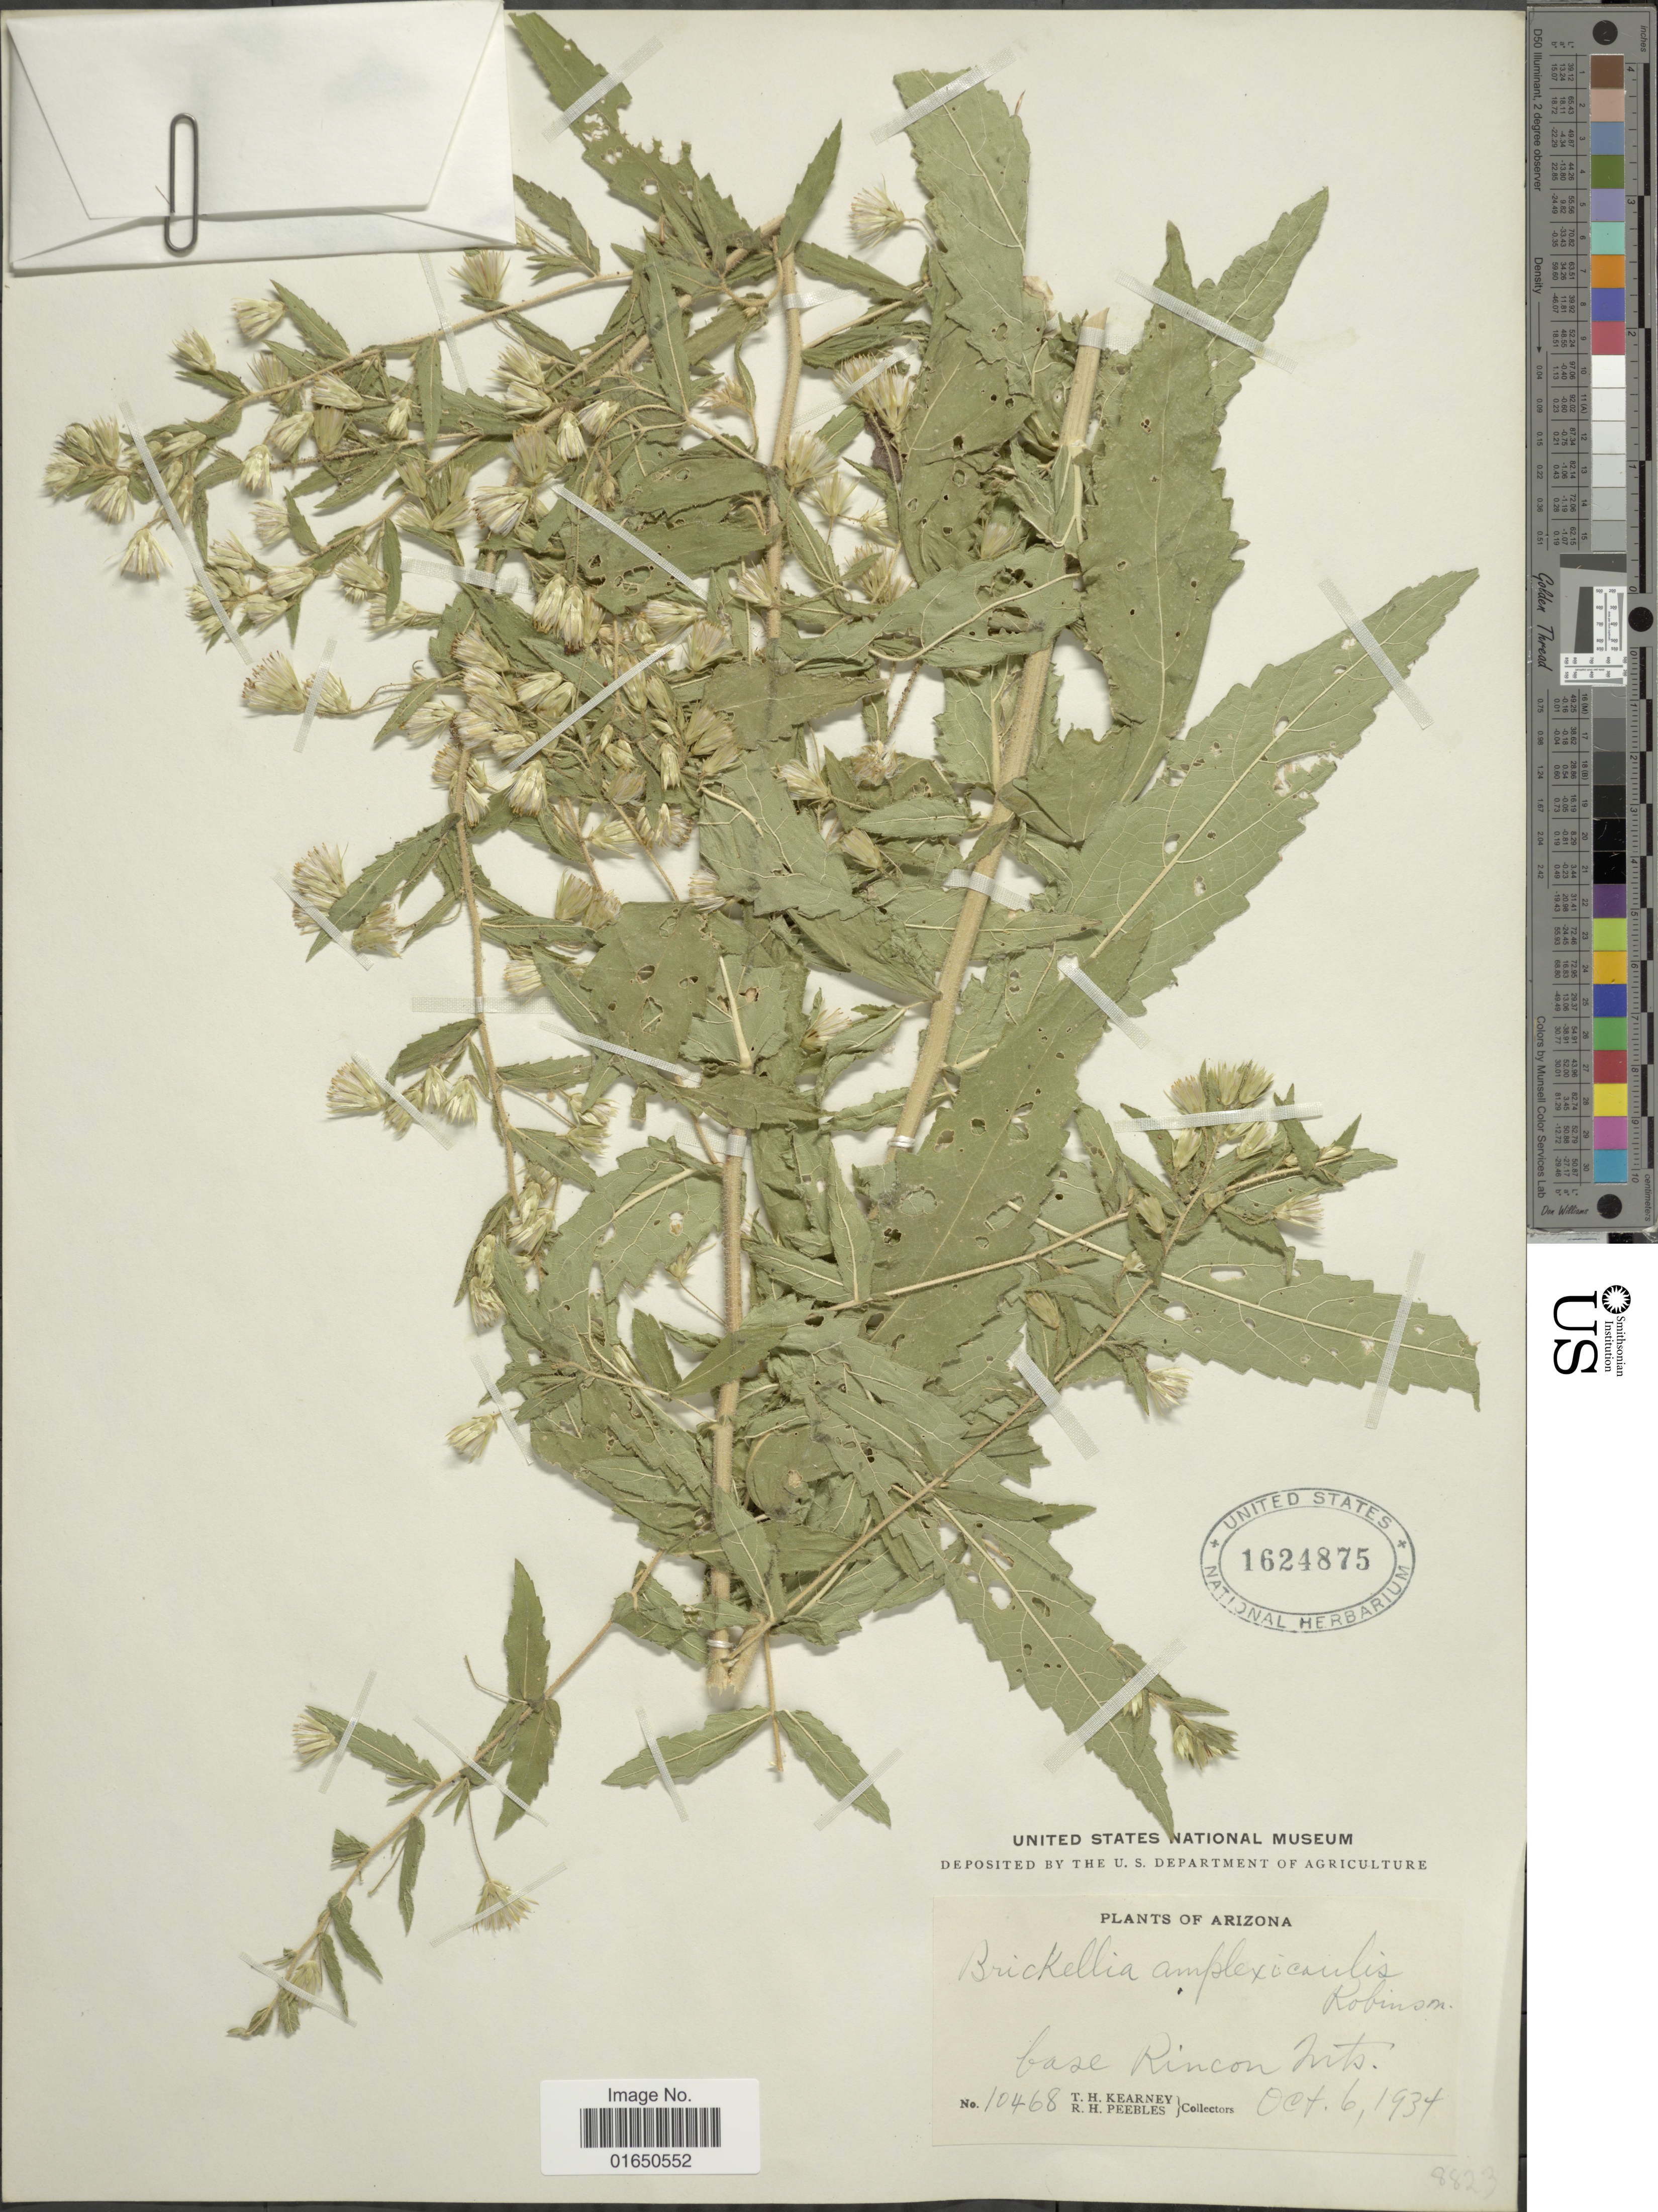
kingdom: Plantae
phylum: Tracheophyta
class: Magnoliopsida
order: Asterales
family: Asteraceae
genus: Brickellia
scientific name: Brickellia amplexicaulis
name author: B.L. Rob.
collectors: T. H. Kearney & R. H. Peebles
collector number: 10468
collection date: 1934-10-06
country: United States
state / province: Arizona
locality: Base Rincon Mts.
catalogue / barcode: US 1624875